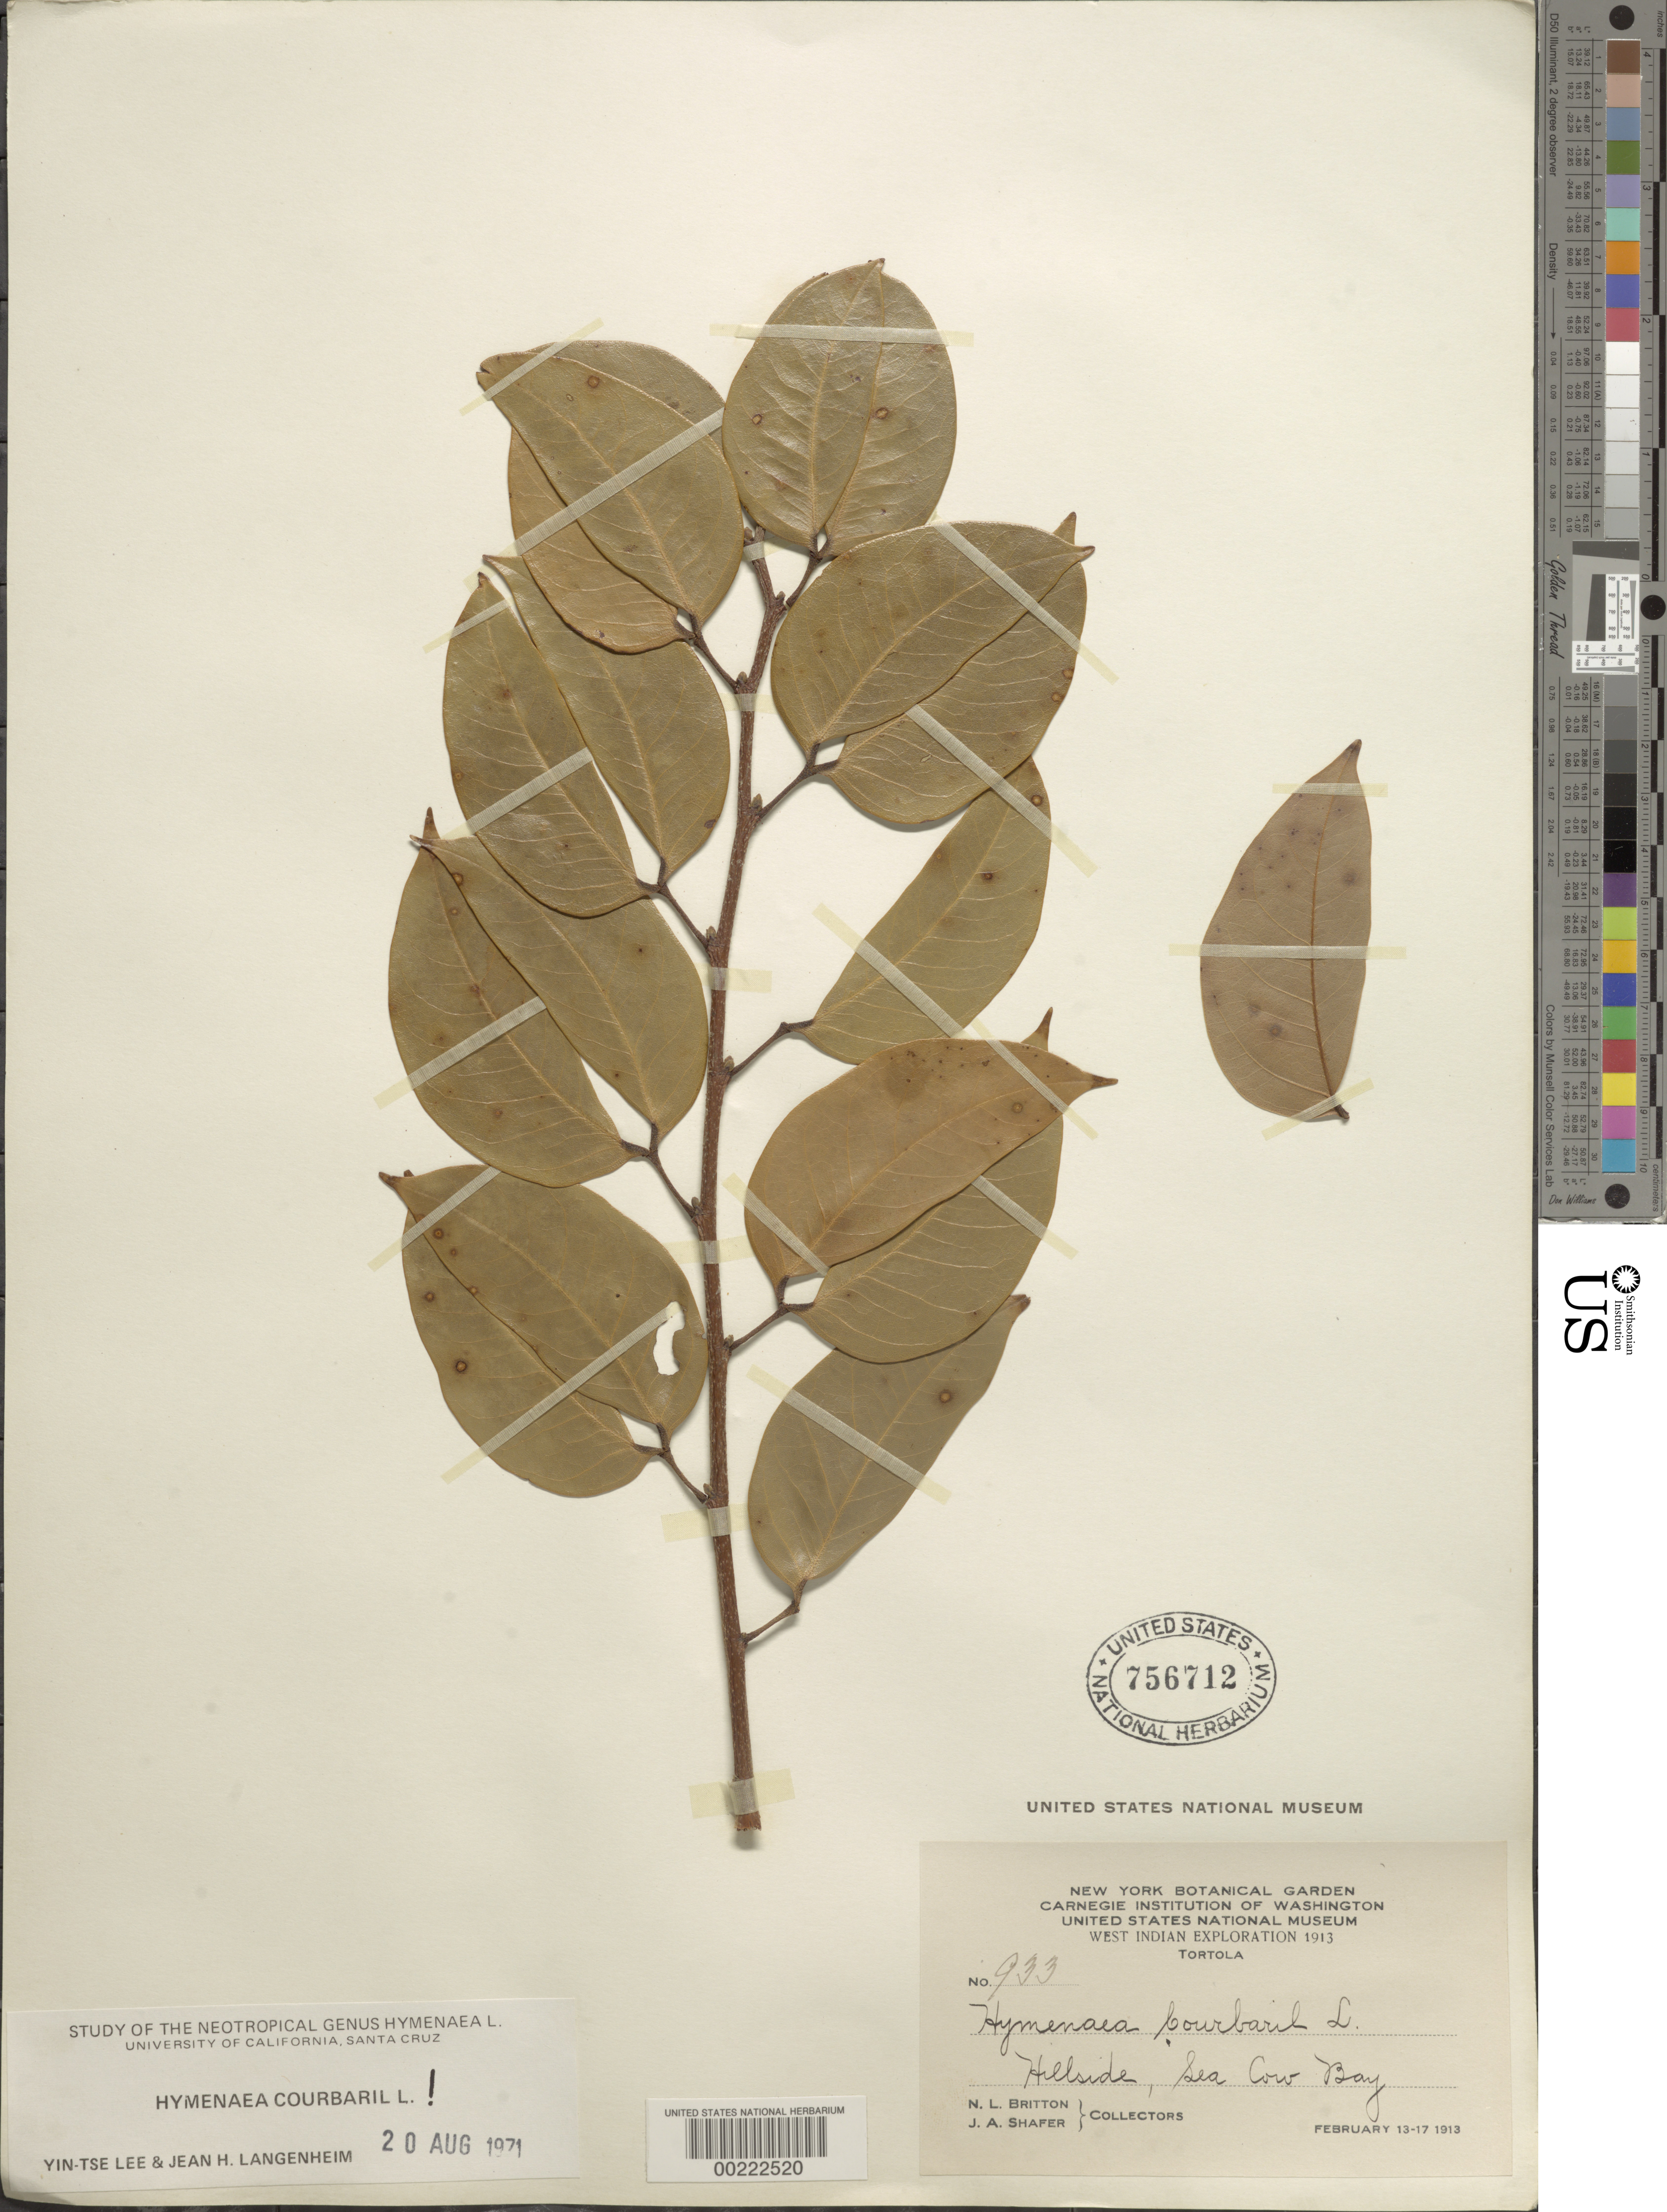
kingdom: Plantae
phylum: Tracheophyta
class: Magnoliopsida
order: Fabales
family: Fabaceae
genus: Hymenaea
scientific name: Hymenaea courbaril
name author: L.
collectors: N. Britton & J. A. Shafer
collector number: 933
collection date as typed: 13 Feb 1913 to 17 Feb 1913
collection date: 1913-02-13/1913-02-17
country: British Virgin Islands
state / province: Tortola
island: Tortola Island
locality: Sea cow bay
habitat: Hillside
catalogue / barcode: US 756712